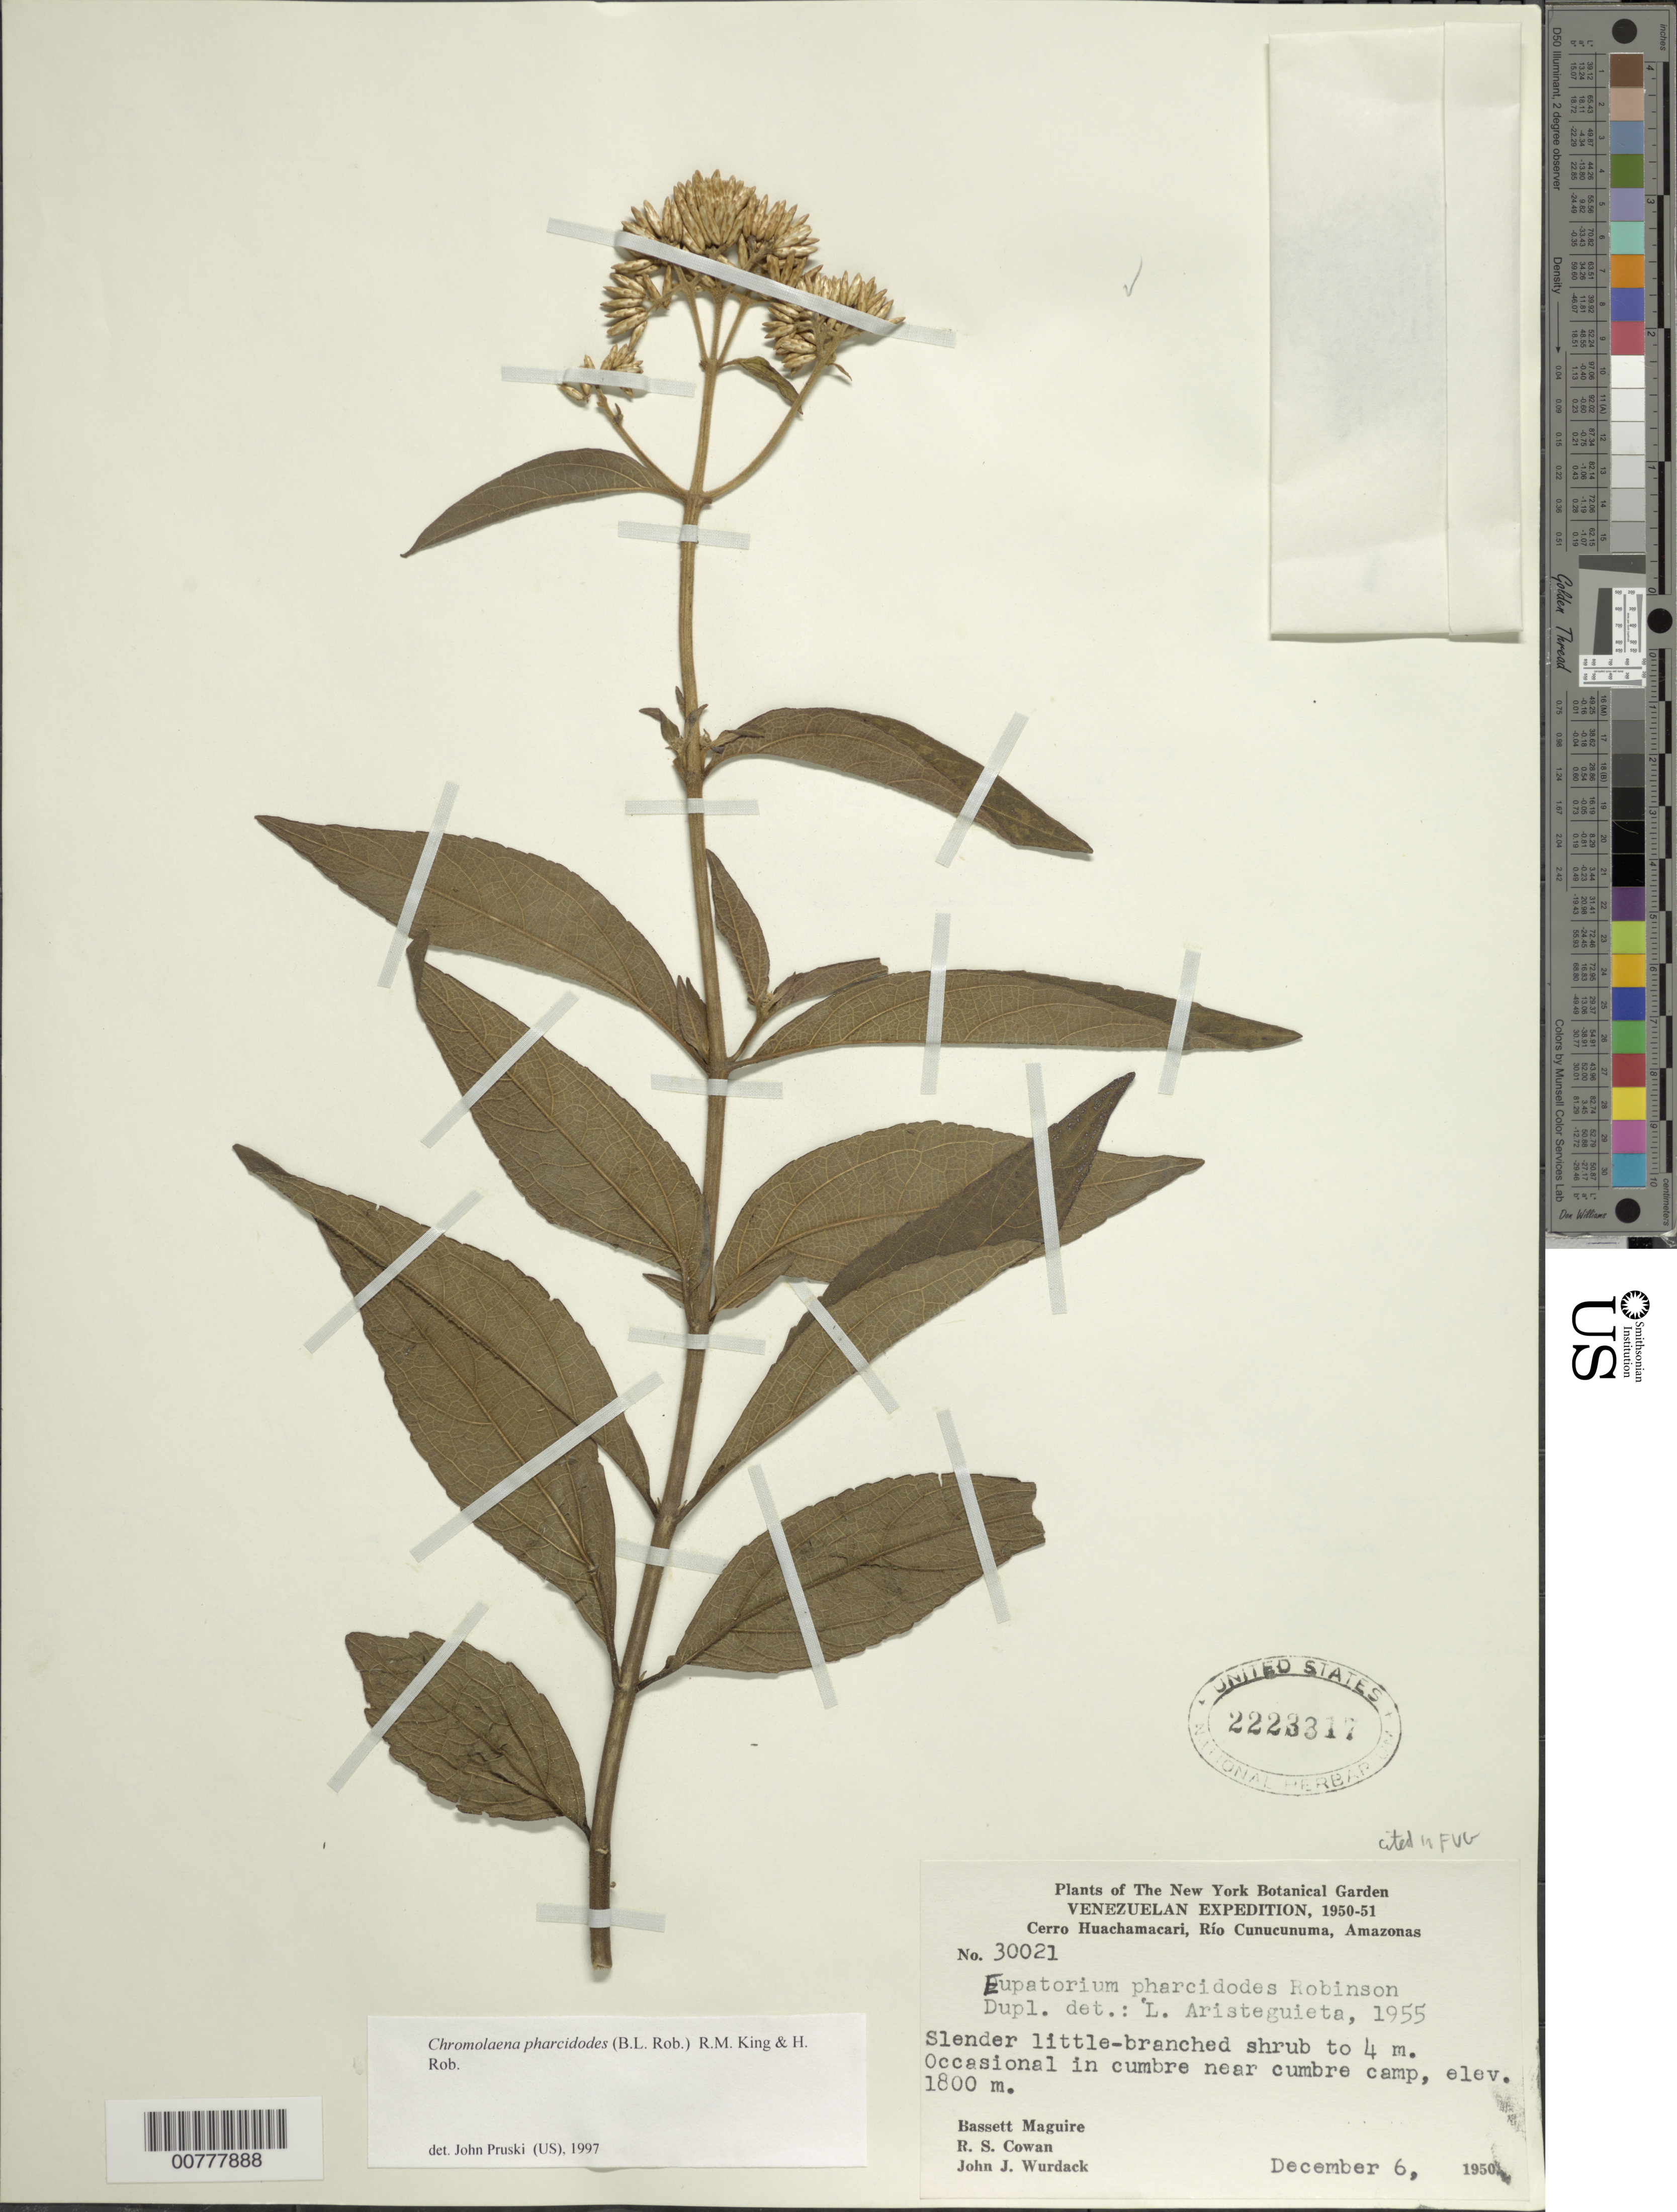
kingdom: Plantae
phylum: Tracheophyta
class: Magnoliopsida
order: Asterales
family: Asteraceae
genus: Chromolaena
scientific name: Chromolaena pharcidodes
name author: (B.L. Rob.) R.M. King & H. Rob.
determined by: Aristeguieta, L.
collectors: B. Maguire, R. S. Cowan & J. J. Wurdack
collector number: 30021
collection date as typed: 6-Dec-50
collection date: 1950-12-06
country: Venezuela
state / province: Amazonas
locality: Cerro Huachamacari, Río Cunucunuma, Cumbre Camp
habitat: Cumbre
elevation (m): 1800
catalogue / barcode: US 2223317